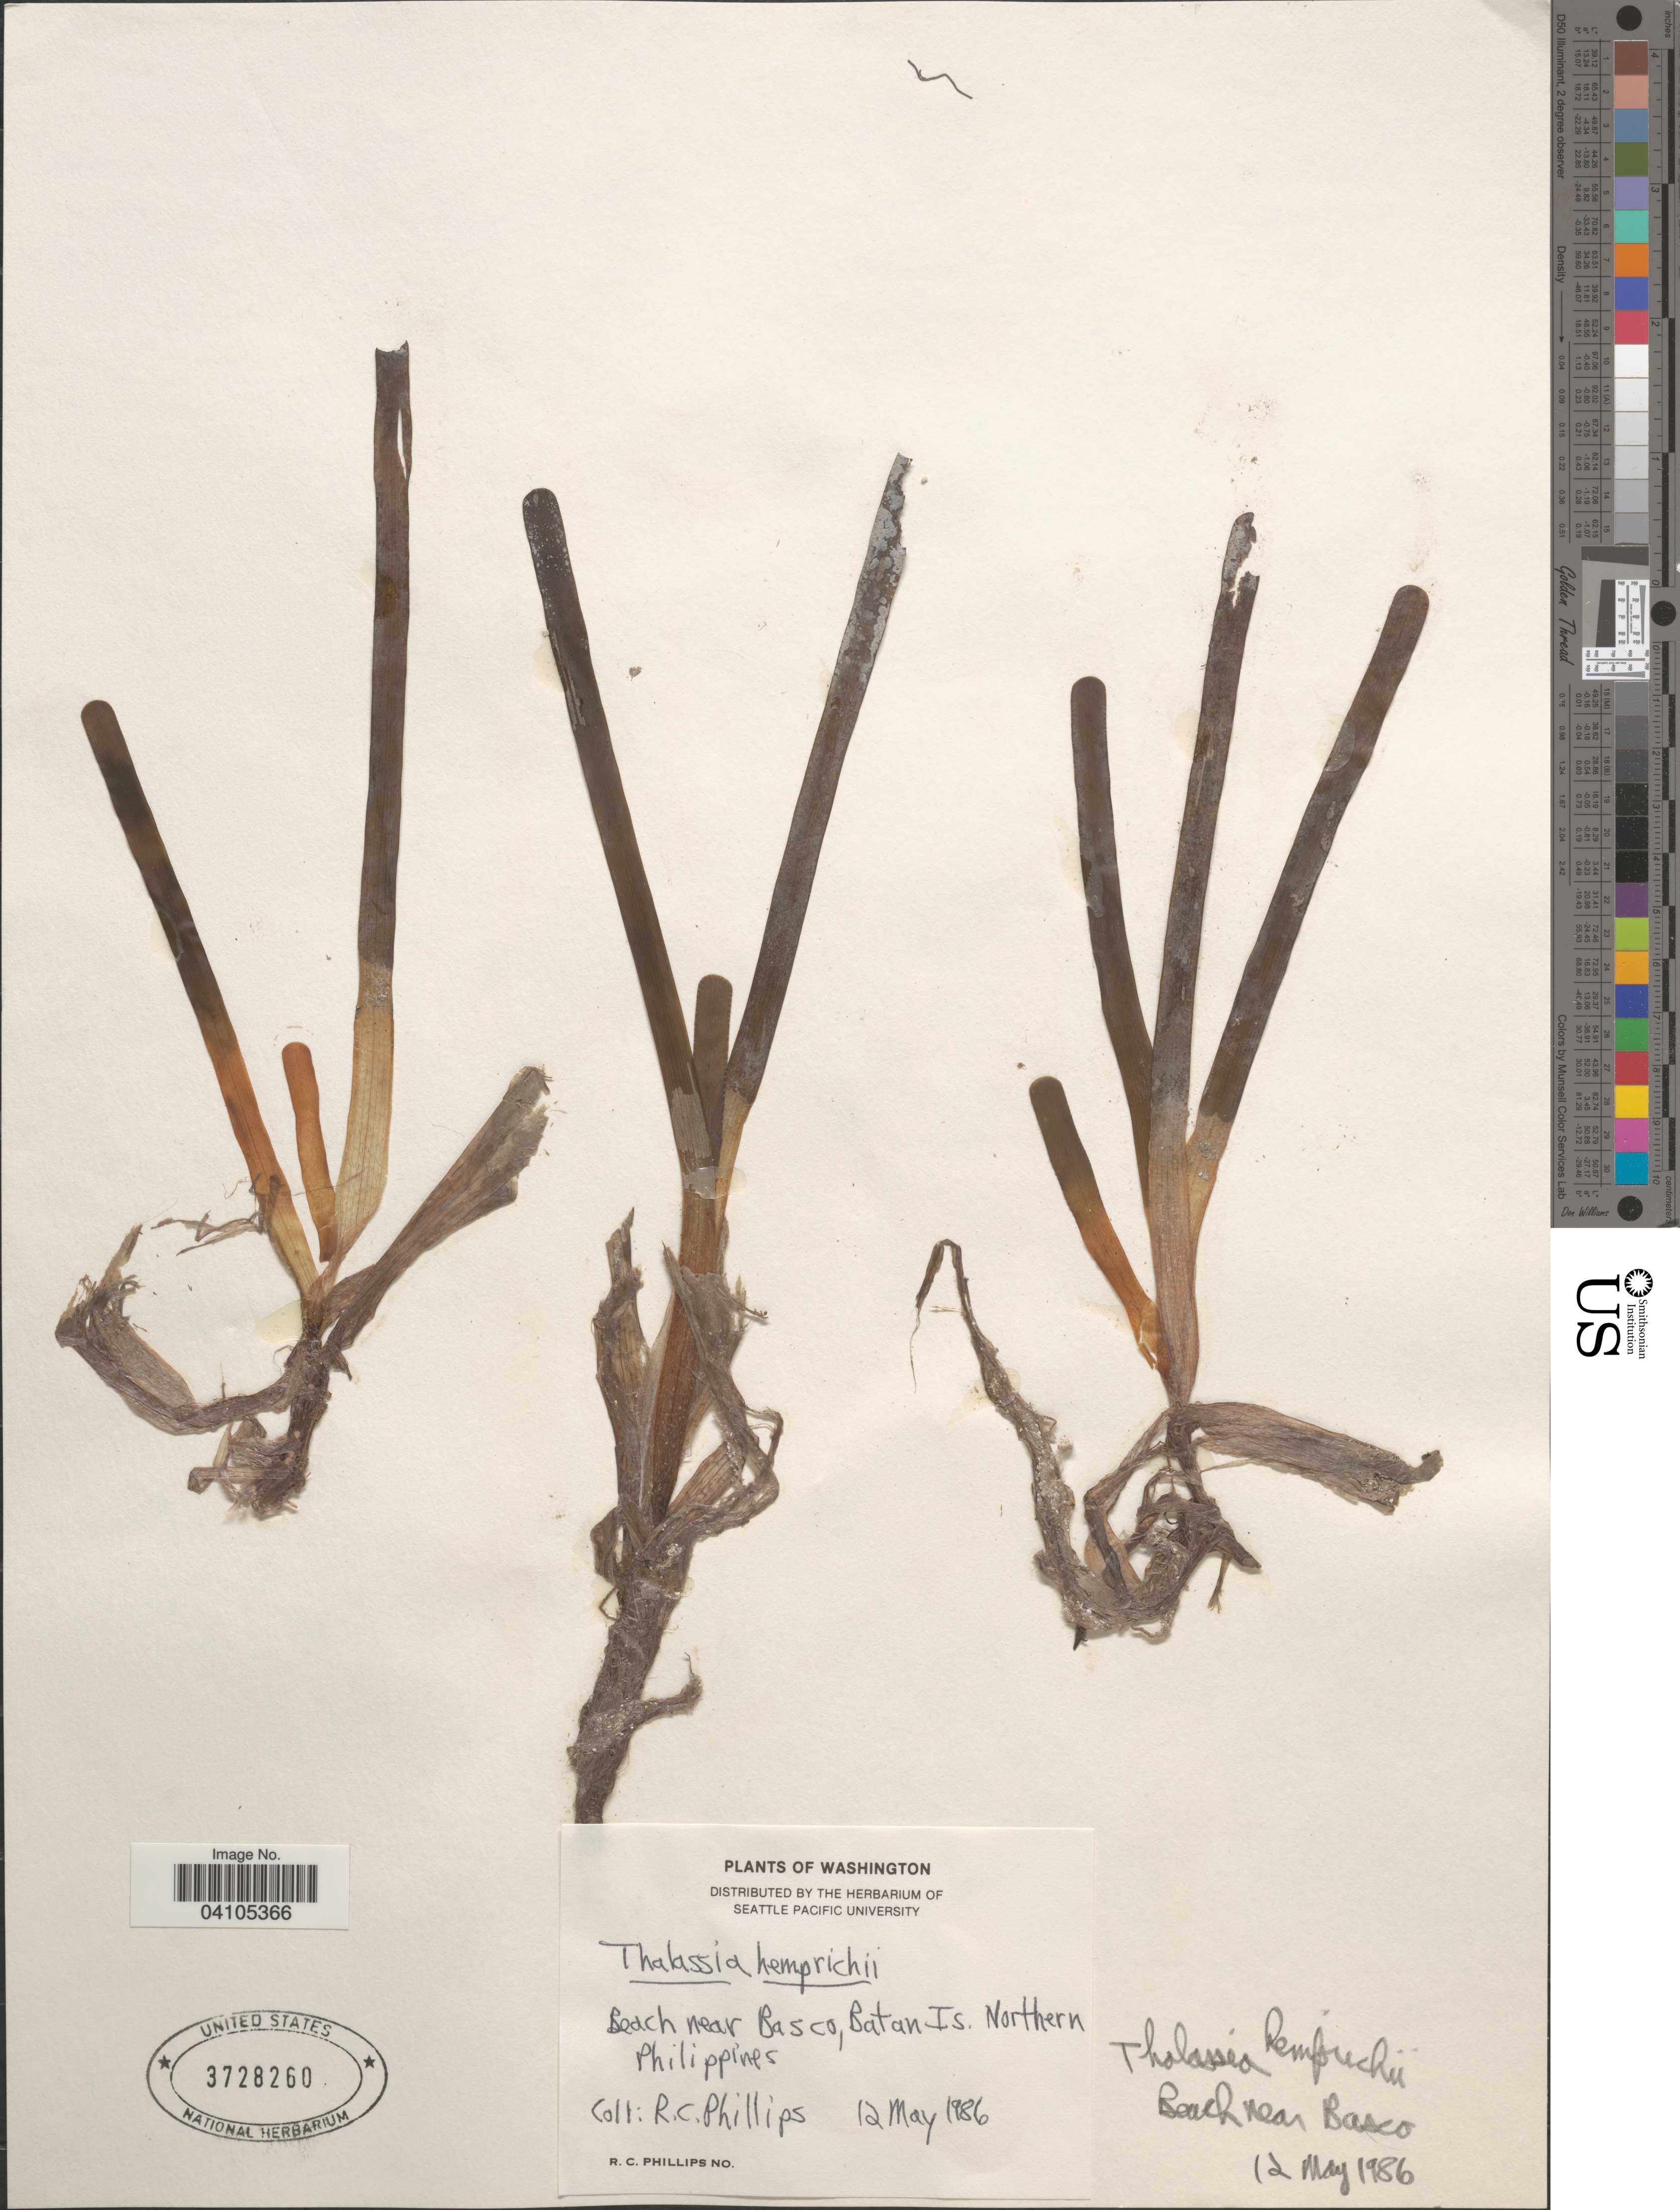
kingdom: Plantae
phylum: Tracheophyta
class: Liliopsida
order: Alismatales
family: Hydrocharitaceae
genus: Thalassia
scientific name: Thalassia hemprichii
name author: Asch.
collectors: R. C. Phillips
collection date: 1986-05-12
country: Philippines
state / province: Cagayan Valley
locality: Beach near Basco, Batan Is. Northern Philippines.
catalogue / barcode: US 3728260